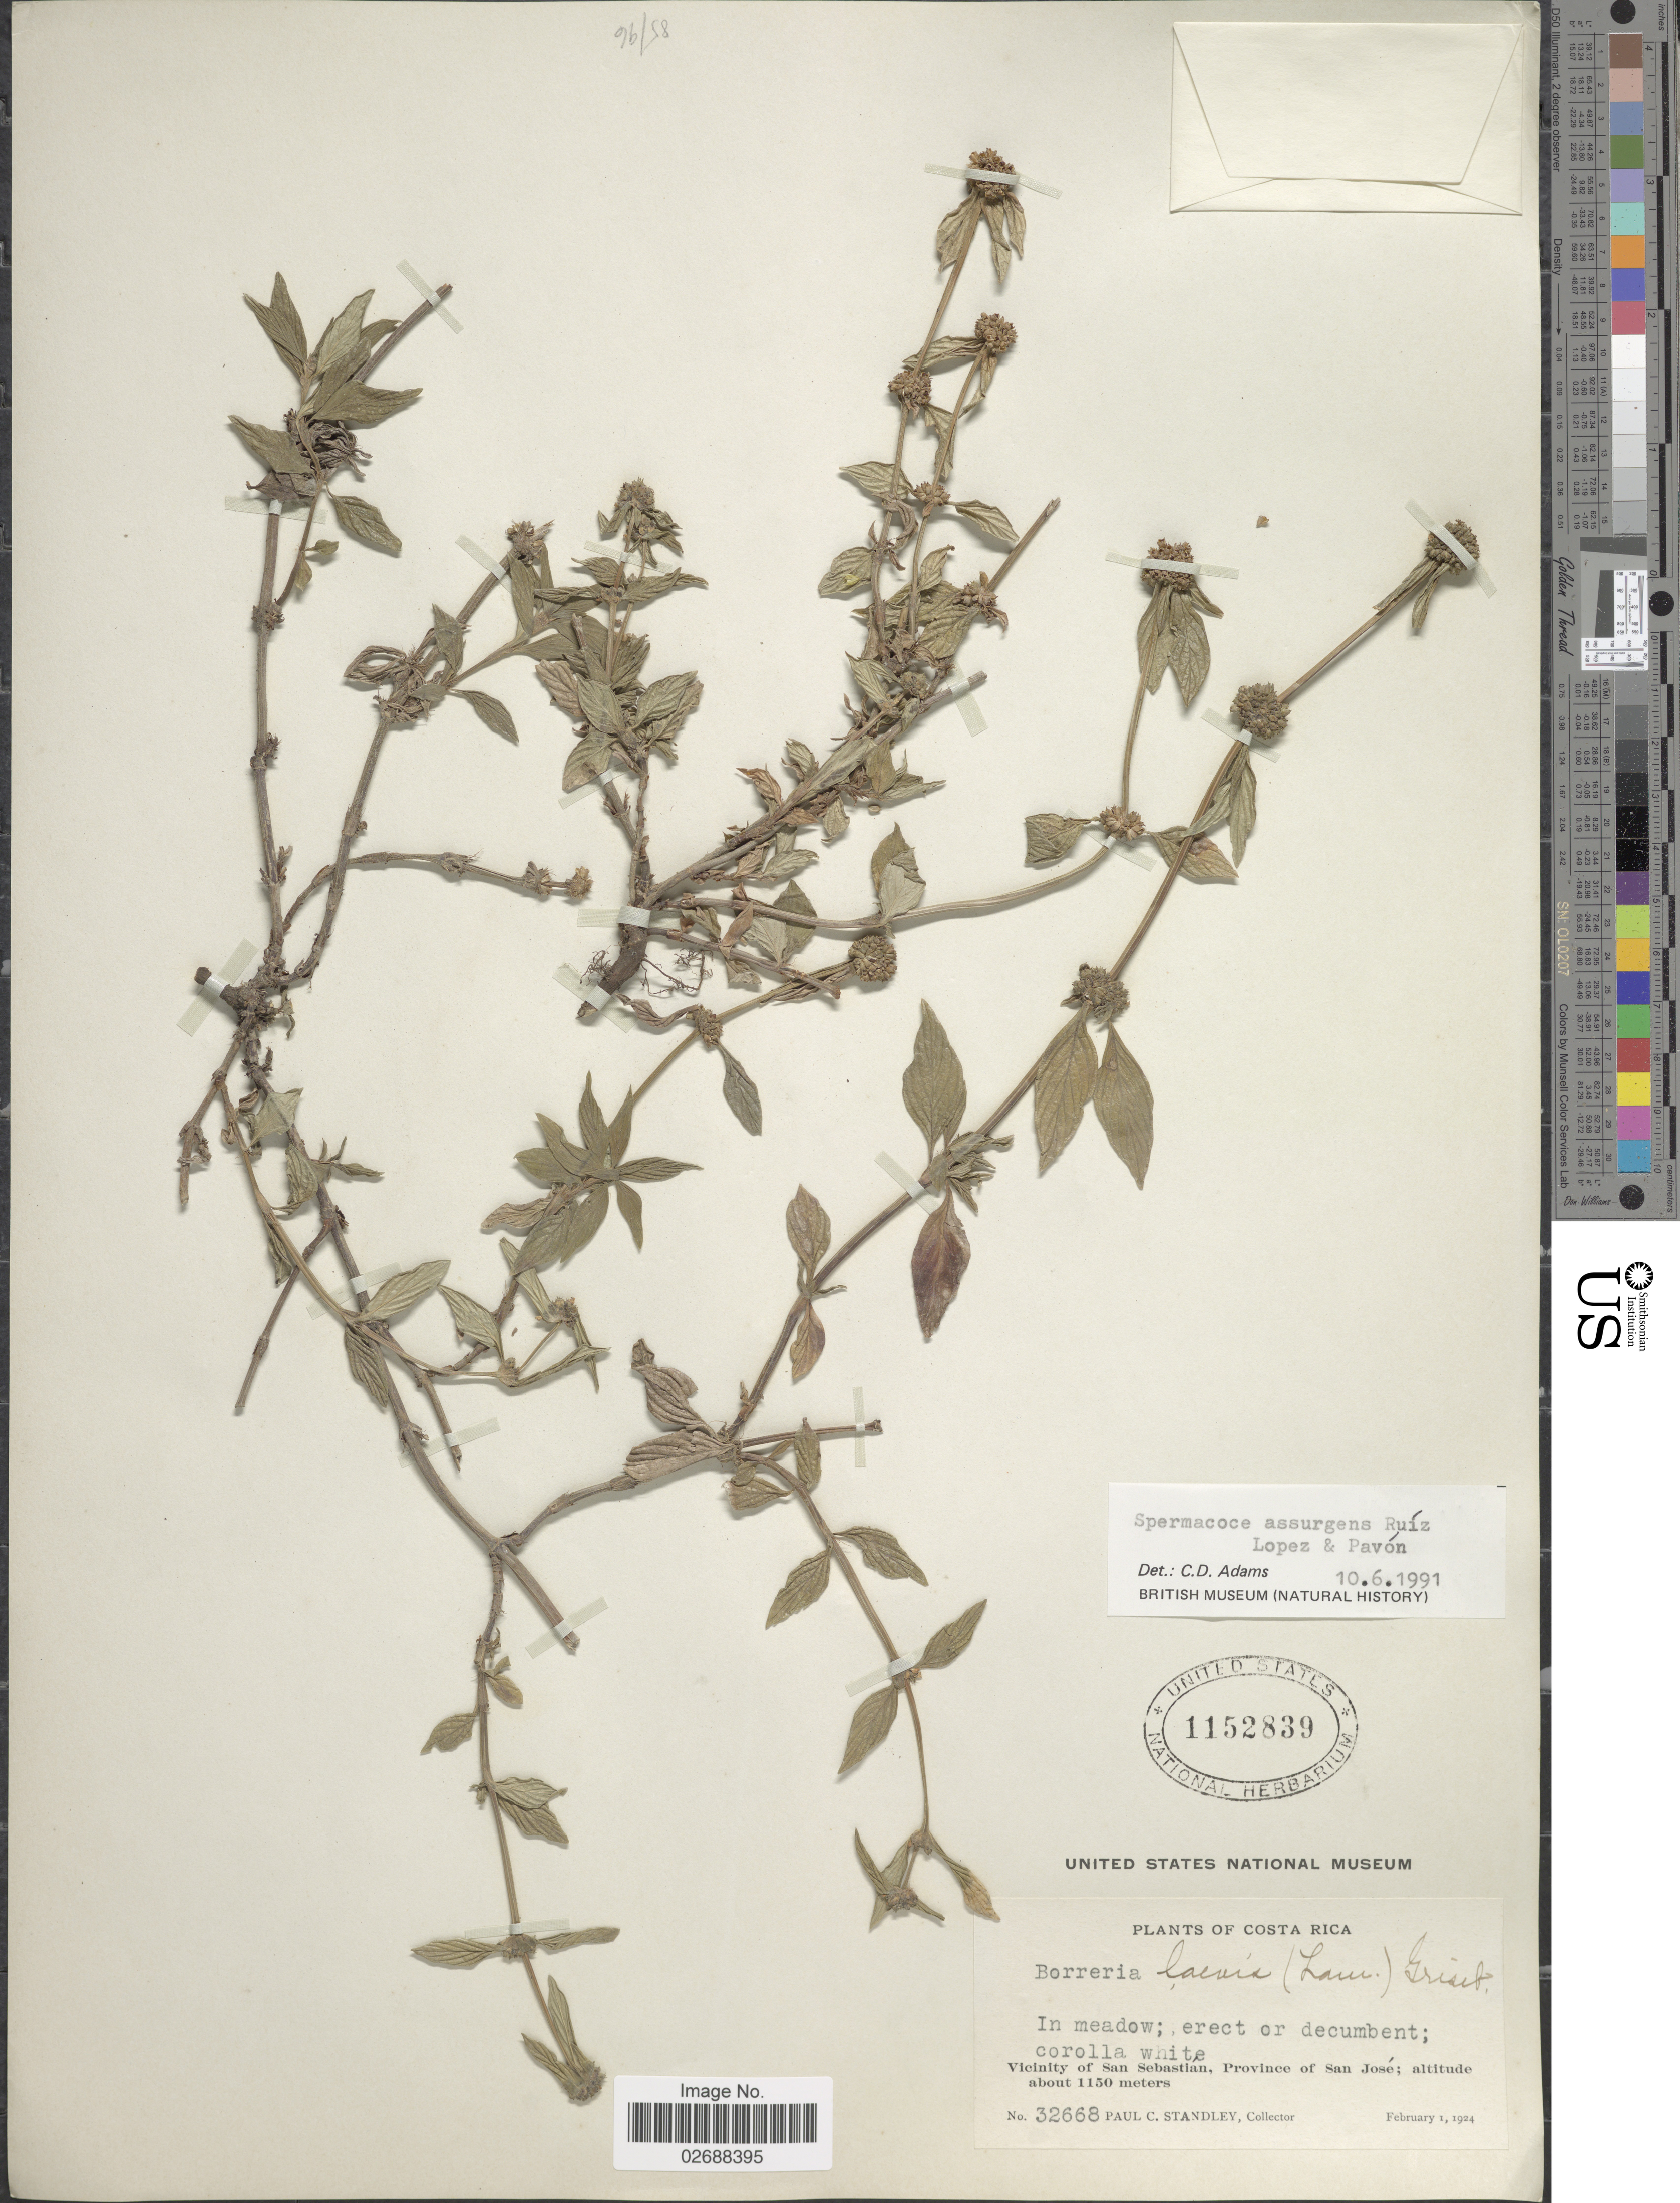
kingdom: Plantae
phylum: Tracheophyta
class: Magnoliopsida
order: Gentianales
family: Rubiaceae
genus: Borreria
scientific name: Borreria assurgens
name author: (Ruiz & Pav.) Griseb.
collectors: P. C. Standley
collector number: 32668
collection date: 1924-02-01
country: Costa Rica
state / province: San José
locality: Vicinity of San Sebastián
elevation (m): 1150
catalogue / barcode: US 1152839